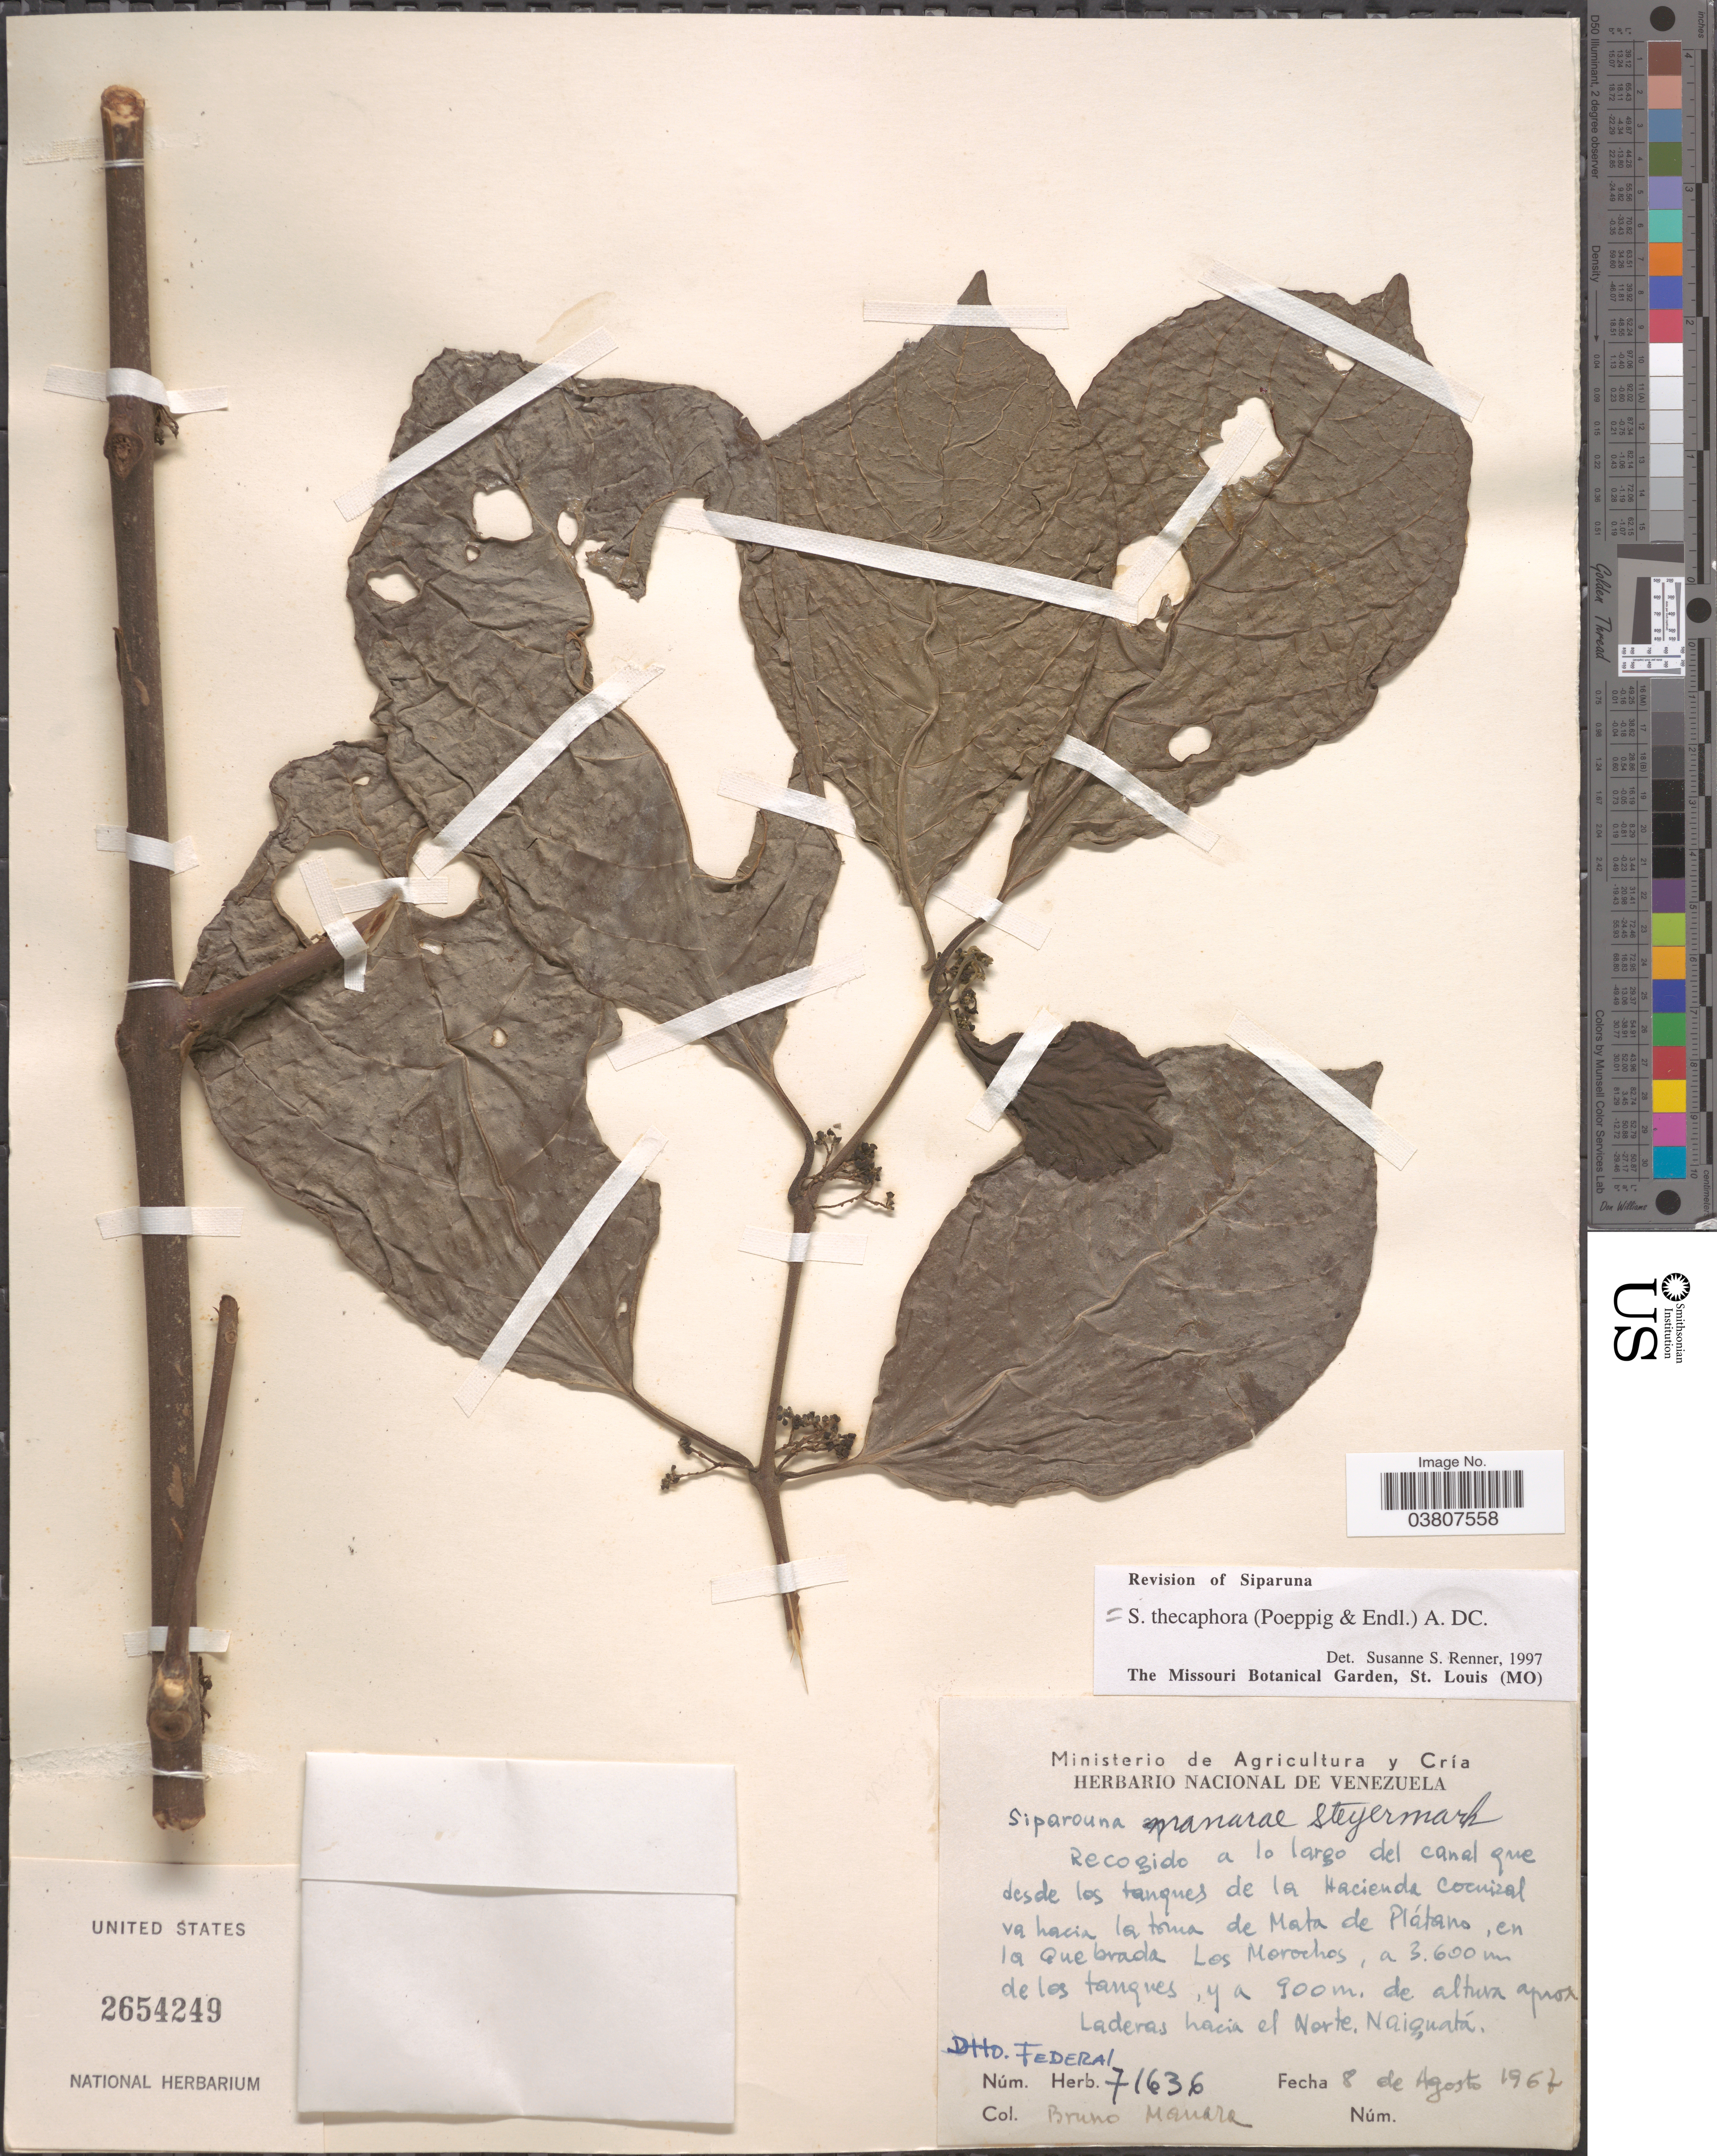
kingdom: Plantae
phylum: Tracheophyta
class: Magnoliopsida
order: Laurales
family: Siparunaceae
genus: Siparuna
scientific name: Siparuna thecaphora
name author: (Poepp. & Endl.) A. DC.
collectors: B. Manara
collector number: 71636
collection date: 1962-08-08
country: Venezuela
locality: A lo largo del canal que desde los tanques de la Hacienda Cocuizal va hacia la toma de Mata de Plátano, en la Quebrada Los Morochos, de los tanques, y de altura ajuo [interpreted] Laderas hacia el Norte Naiguatá. Dtto. Federal.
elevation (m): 900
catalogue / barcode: US 2654249